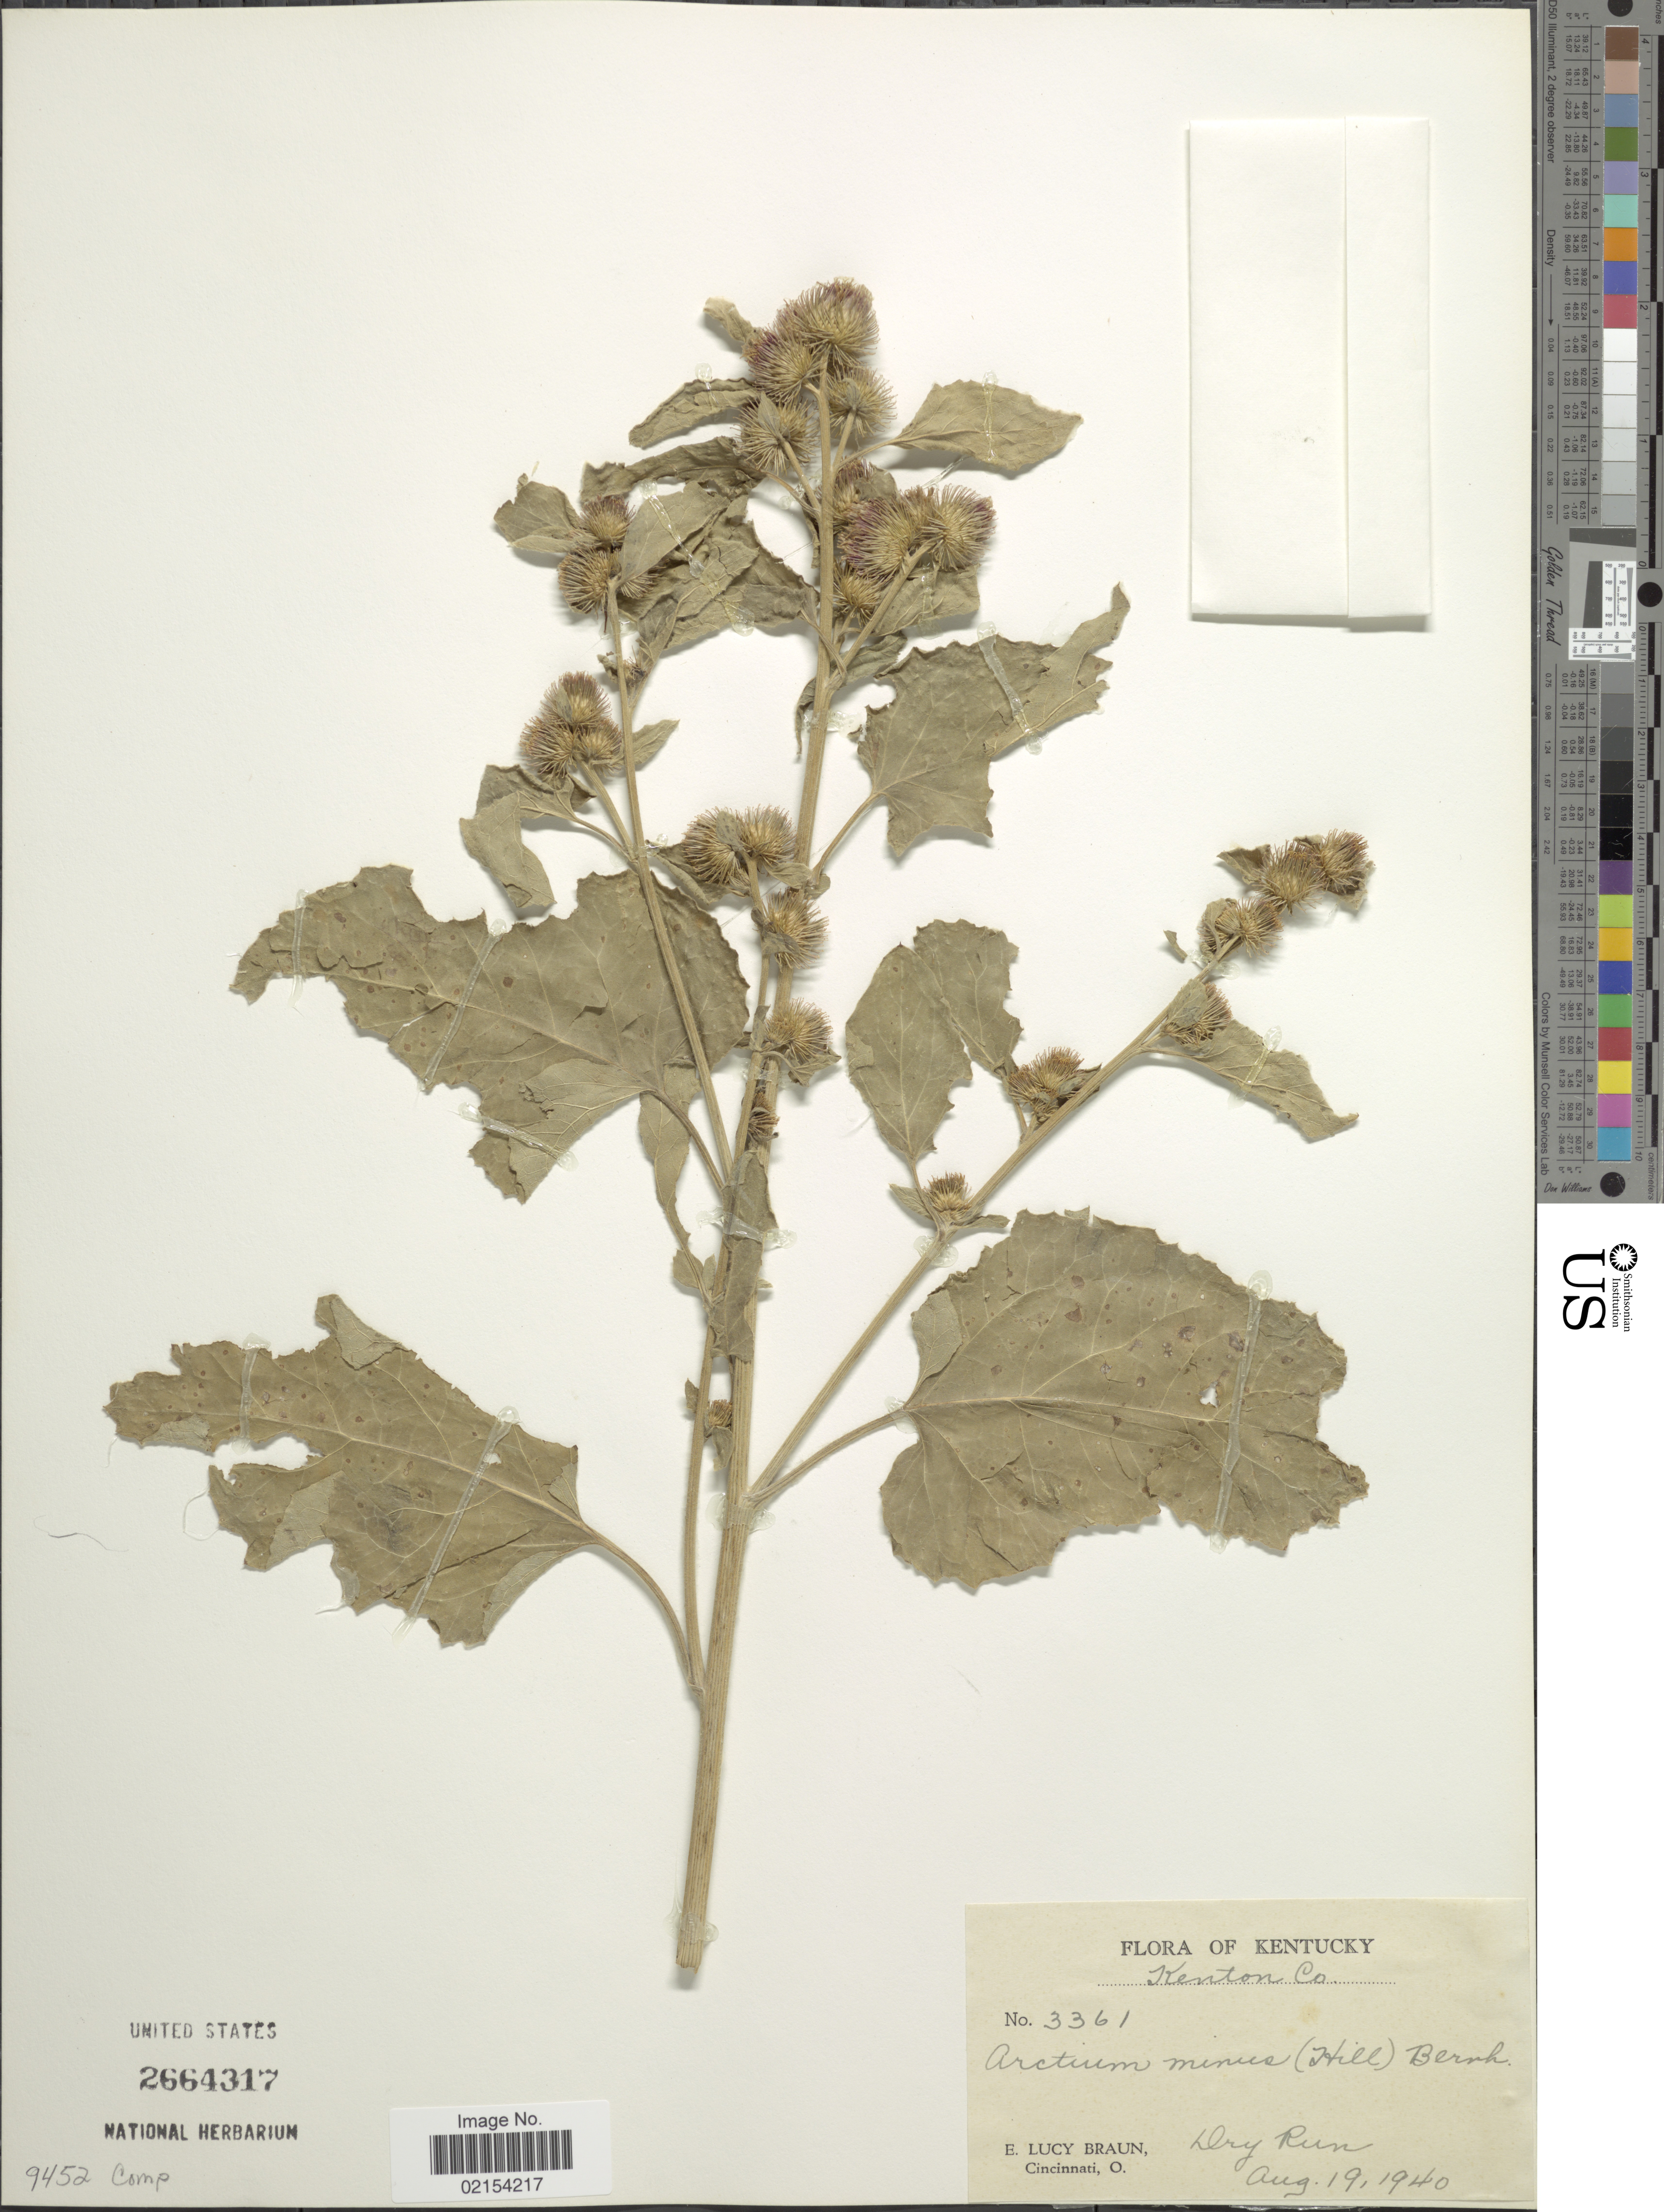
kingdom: Plantae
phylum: Tracheophyta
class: Magnoliopsida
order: Asterales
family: Asteraceae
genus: Arctium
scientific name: Arctium minus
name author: (Hill) Bernh.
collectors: E. L. Braun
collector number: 3361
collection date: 1940-08-19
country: United States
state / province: Kentucky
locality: Kenton Co. Dry Run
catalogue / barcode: US 2664317